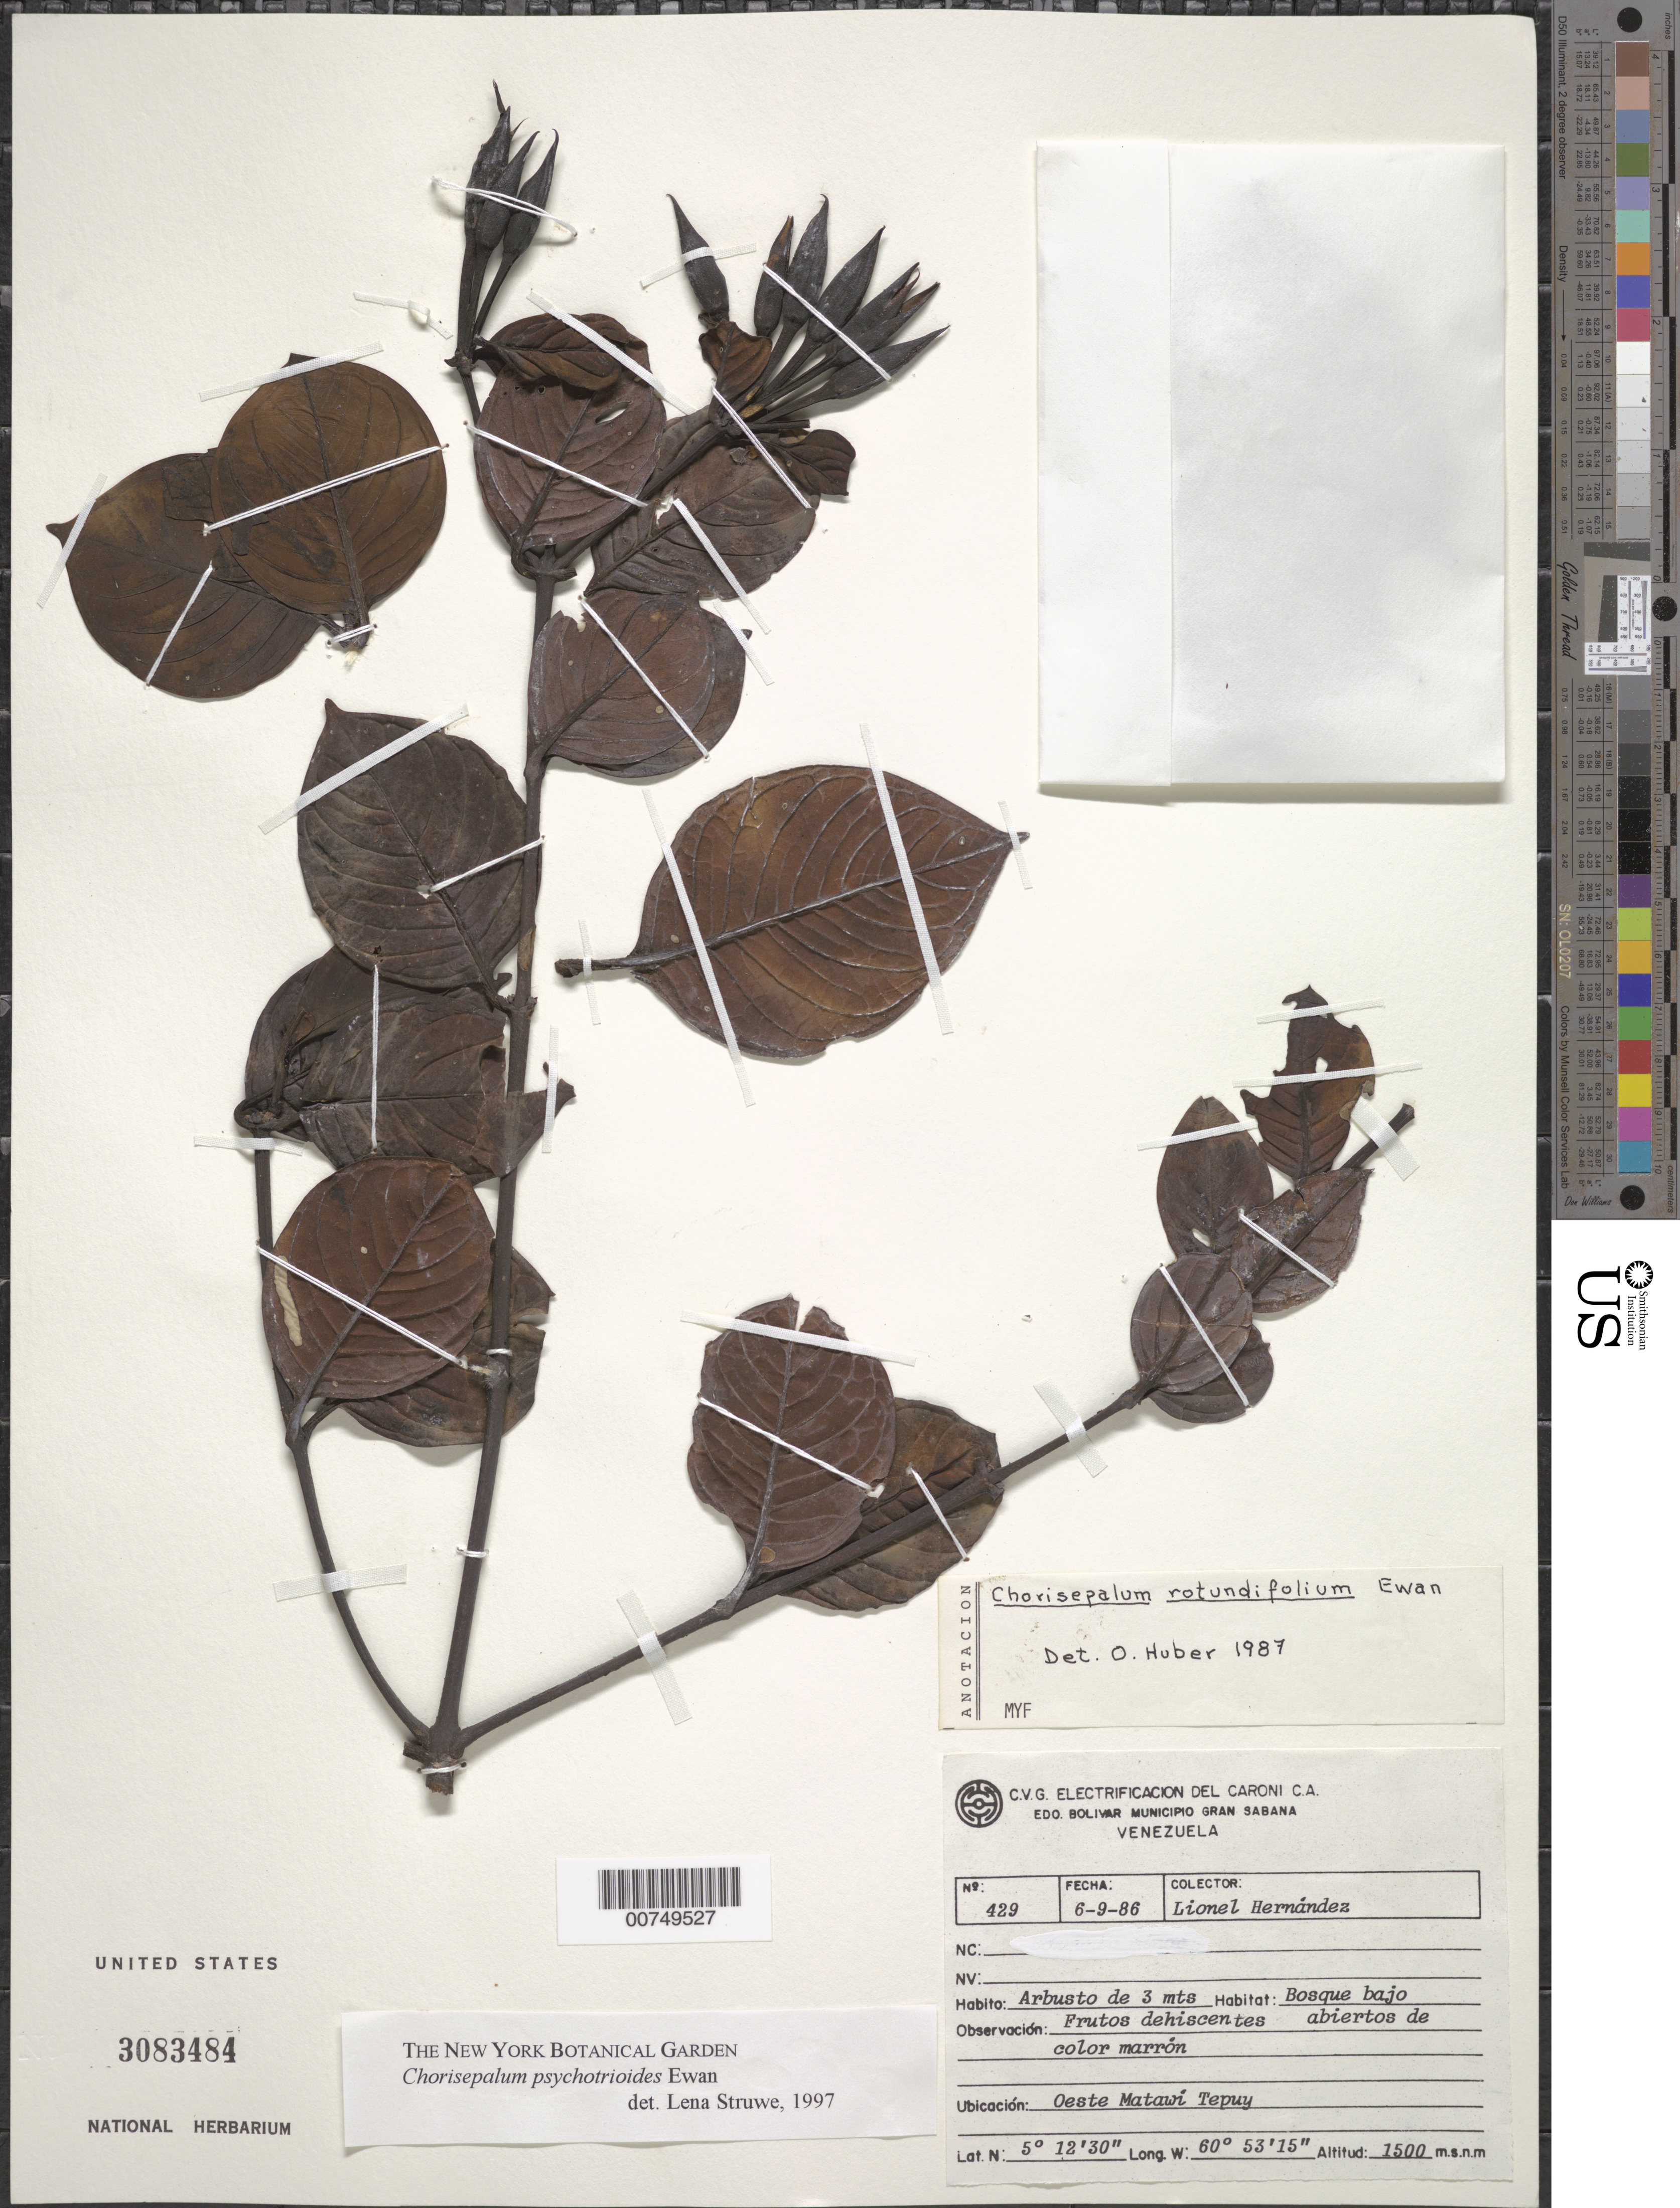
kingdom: Plantae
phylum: Tracheophyta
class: Magnoliopsida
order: Gentianales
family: Gentianaceae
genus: Chorisepalum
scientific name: Chorisepalum psychotrioides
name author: Ewan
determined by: Struwe, L.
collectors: L. Hernández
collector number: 429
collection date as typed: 6-Sep-86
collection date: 1986-09-06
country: Venezuela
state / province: Bolívar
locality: Mun. Gran Sabana, Oeste Matawí Tepuy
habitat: Bosque bajo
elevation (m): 1500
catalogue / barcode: US 3083484